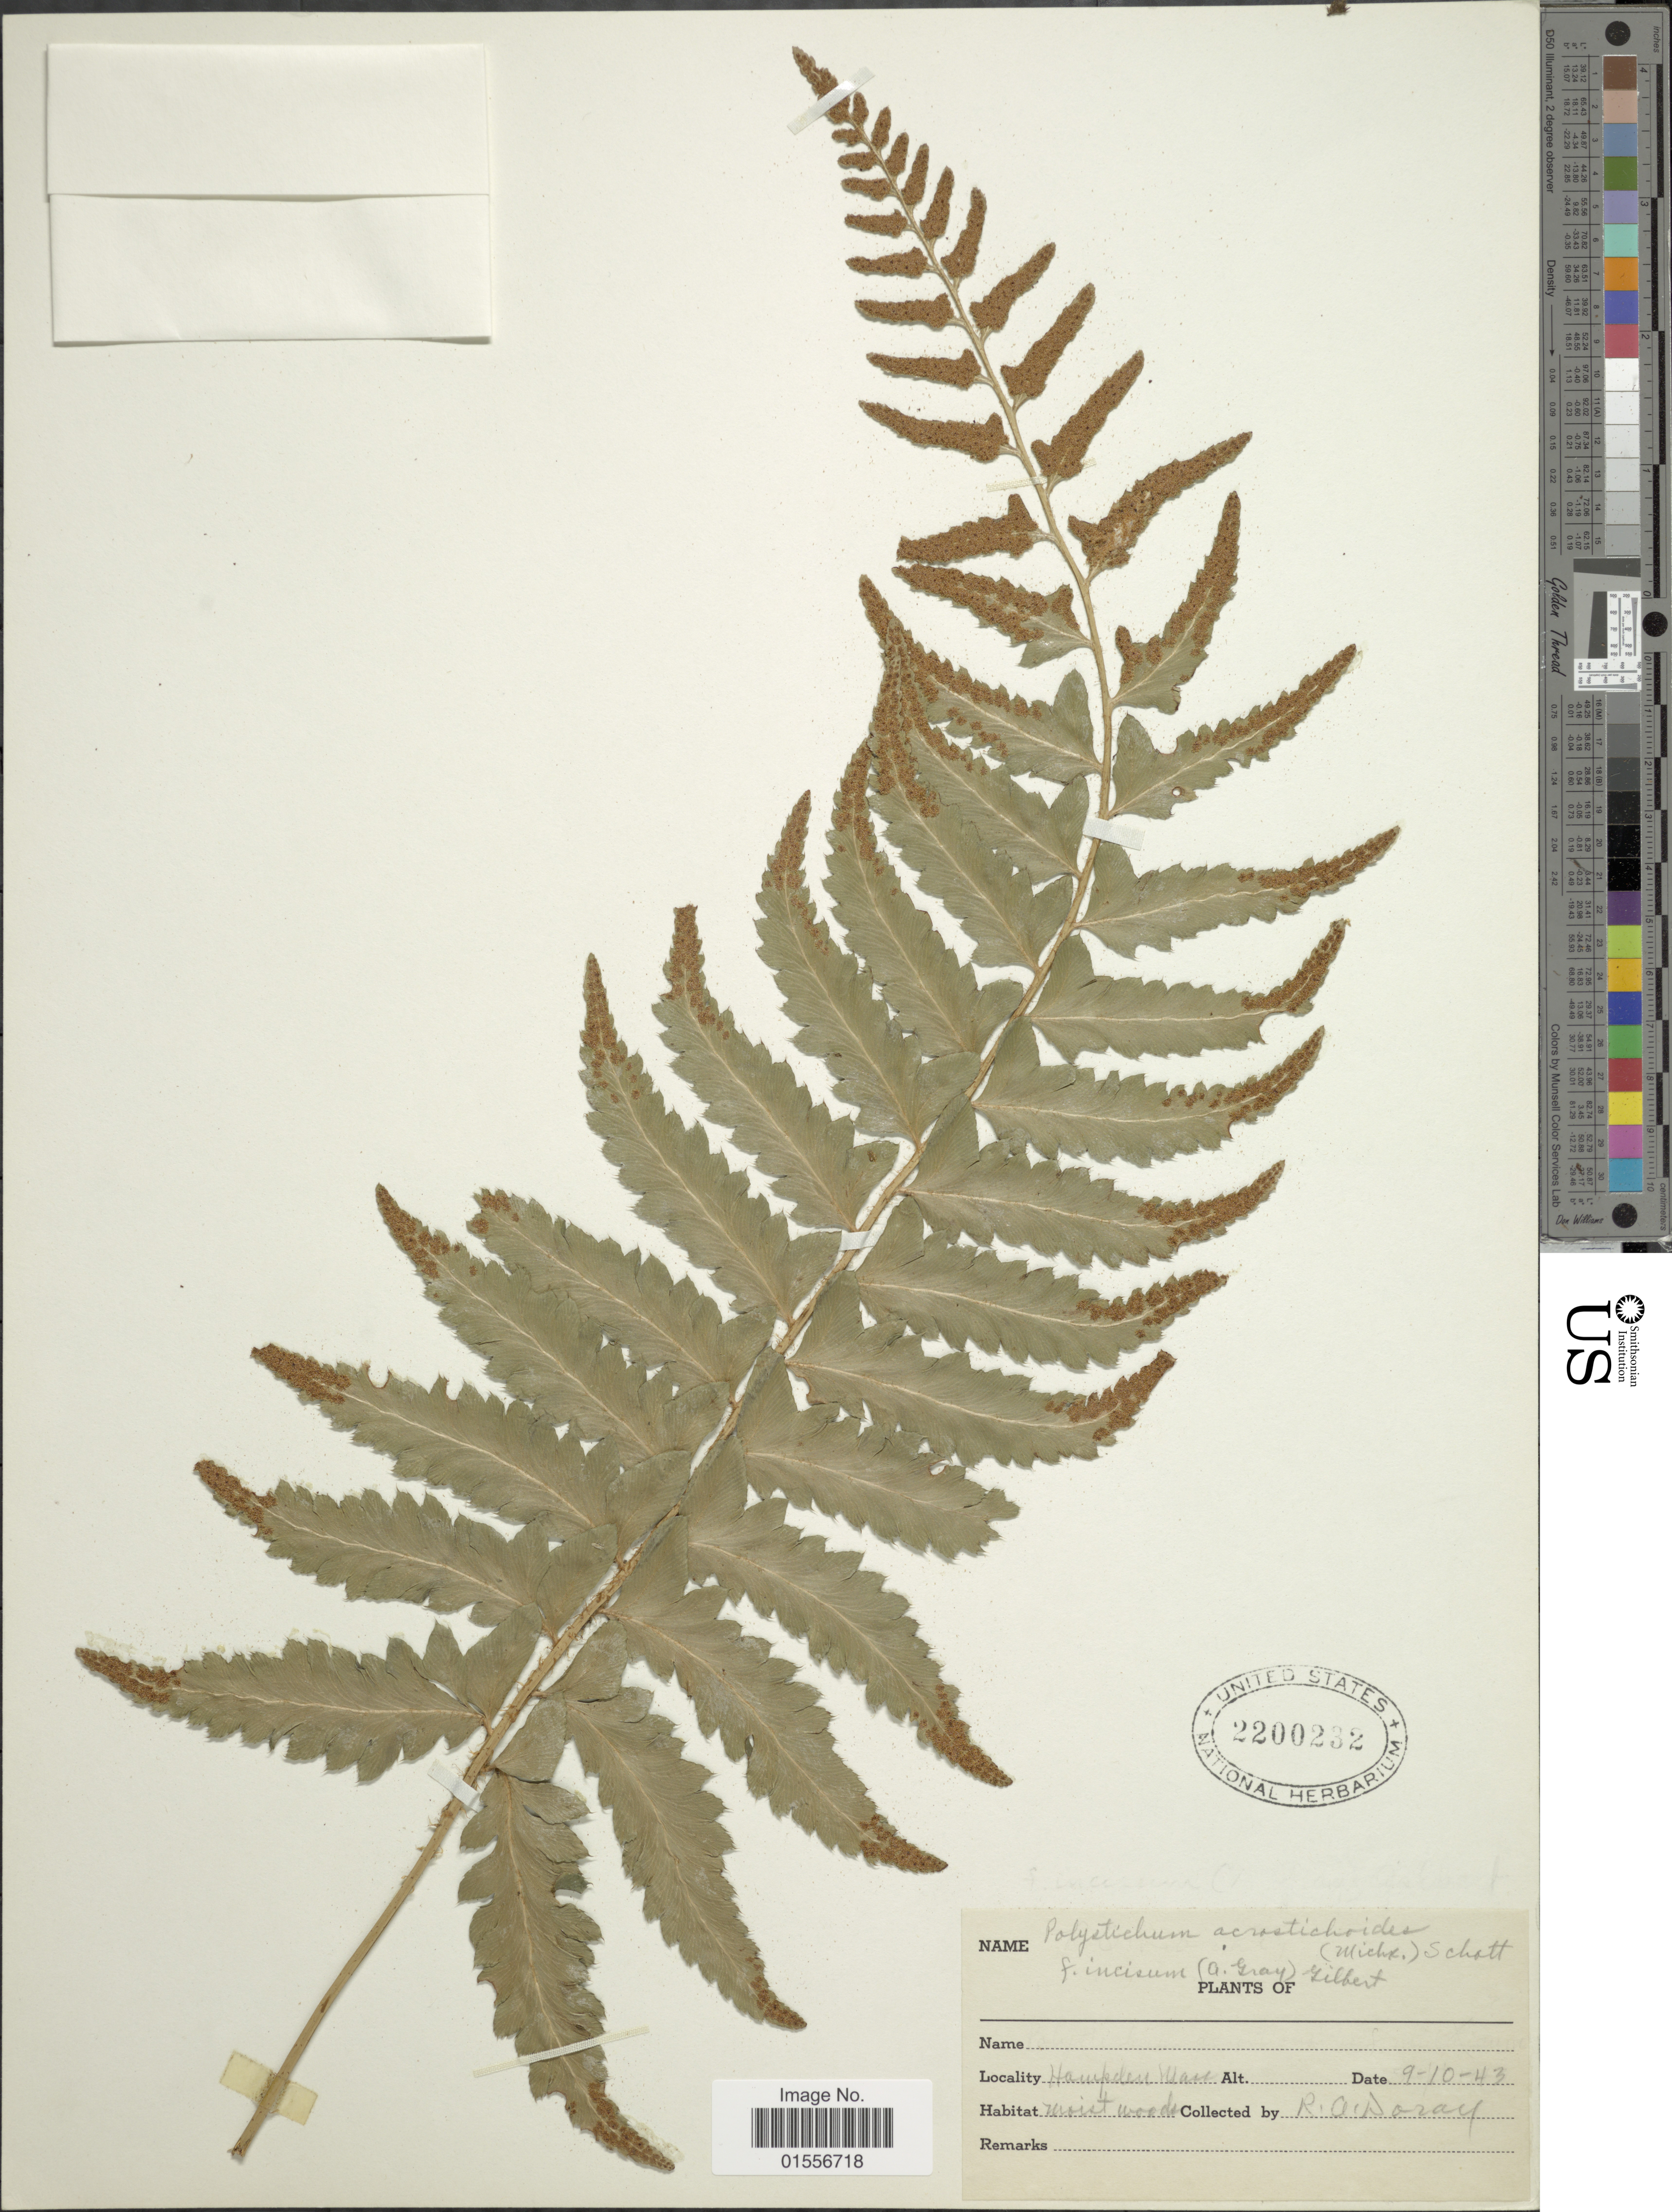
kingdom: Plantae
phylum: Tracheophyta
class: Polypodiopsida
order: Polypodiales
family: Dryopteridaceae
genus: Polystichum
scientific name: Polystichum acrostichoides f. incisum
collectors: R. Doray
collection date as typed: Transcribed d/m/y: 10/9/43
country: United States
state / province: Massachusetts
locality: Hampden, moist woods.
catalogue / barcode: US 2200232